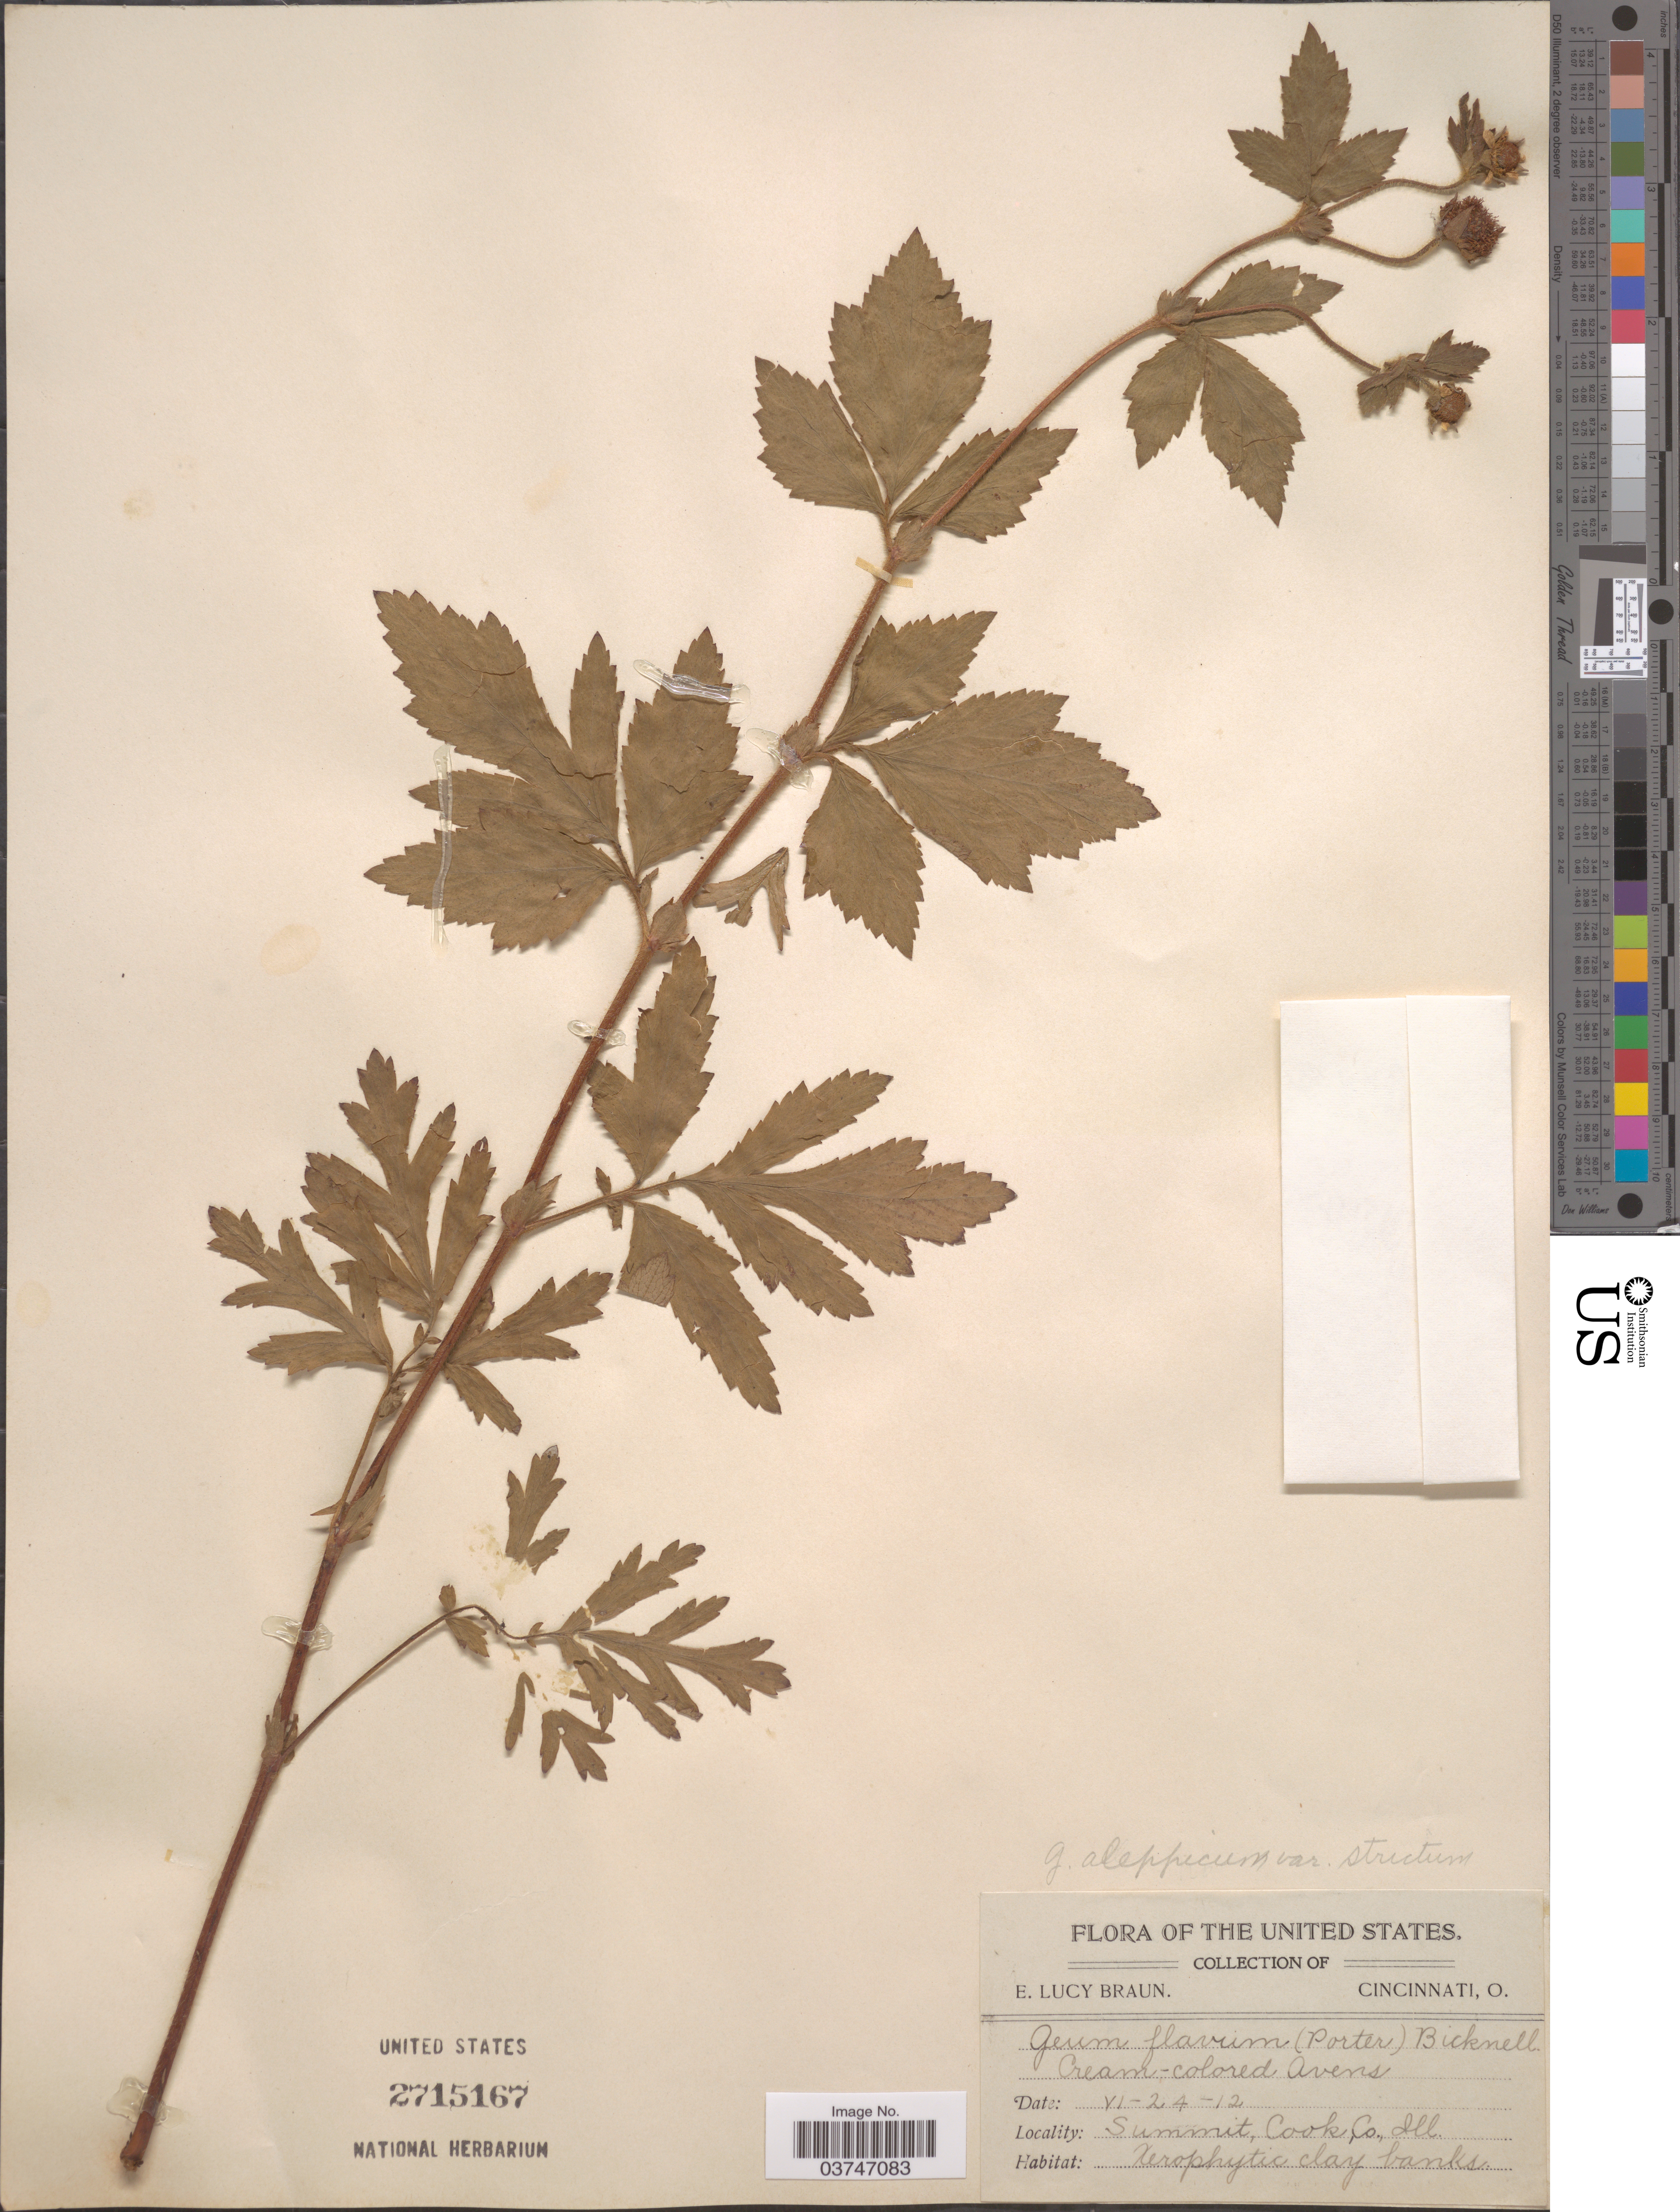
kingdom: Plantae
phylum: Tracheophyta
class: Magnoliopsida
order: Rosales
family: Rosaceae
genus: Geum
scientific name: Geum aleppicum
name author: Jacq.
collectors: E. L. Braun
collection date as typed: Transcribed d/m/y: 24/6/12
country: United States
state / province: Illinois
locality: Summit, Cook Co.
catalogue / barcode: US 2715167